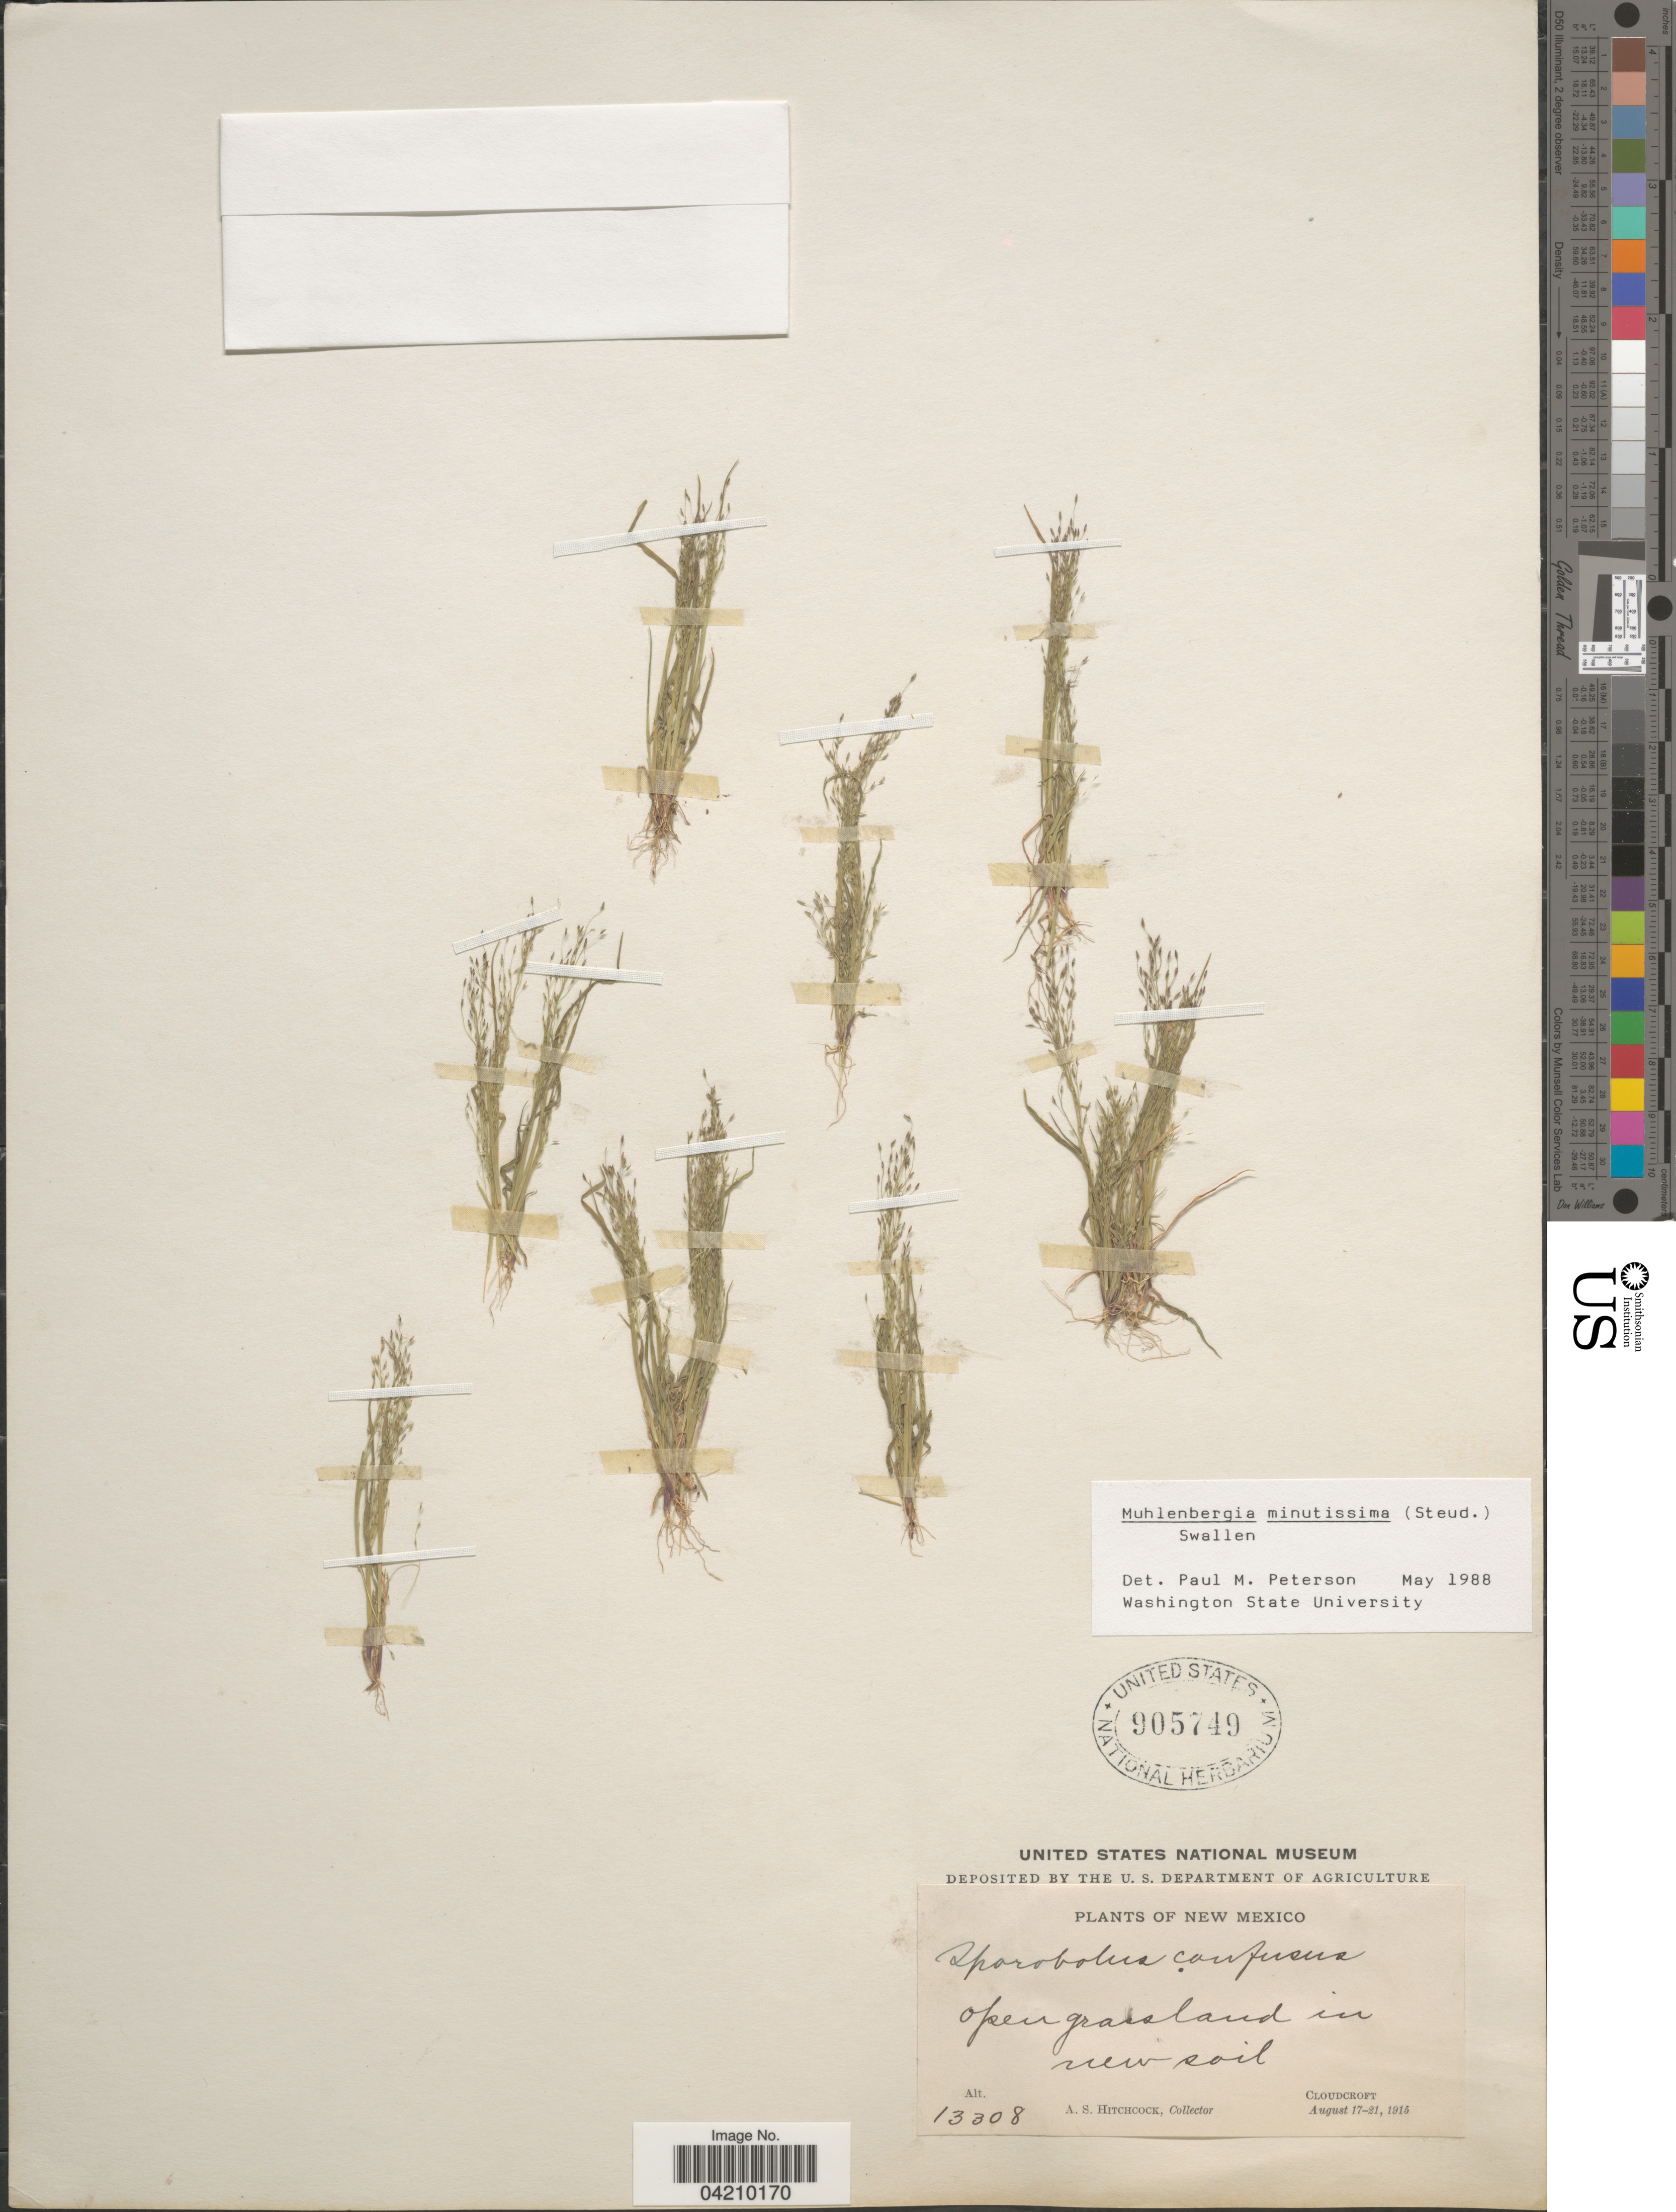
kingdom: Plantae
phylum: Tracheophyta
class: Liliopsida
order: Poales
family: Poaceae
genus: Muhlenbergia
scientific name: Muhlenbergia minutissima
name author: (Steud.) Swallen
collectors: A. S. Hitchcock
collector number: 13308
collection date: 1915-08-17/1915-08-21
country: United States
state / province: New Mexico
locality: Cloudcroft.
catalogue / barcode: US 905749